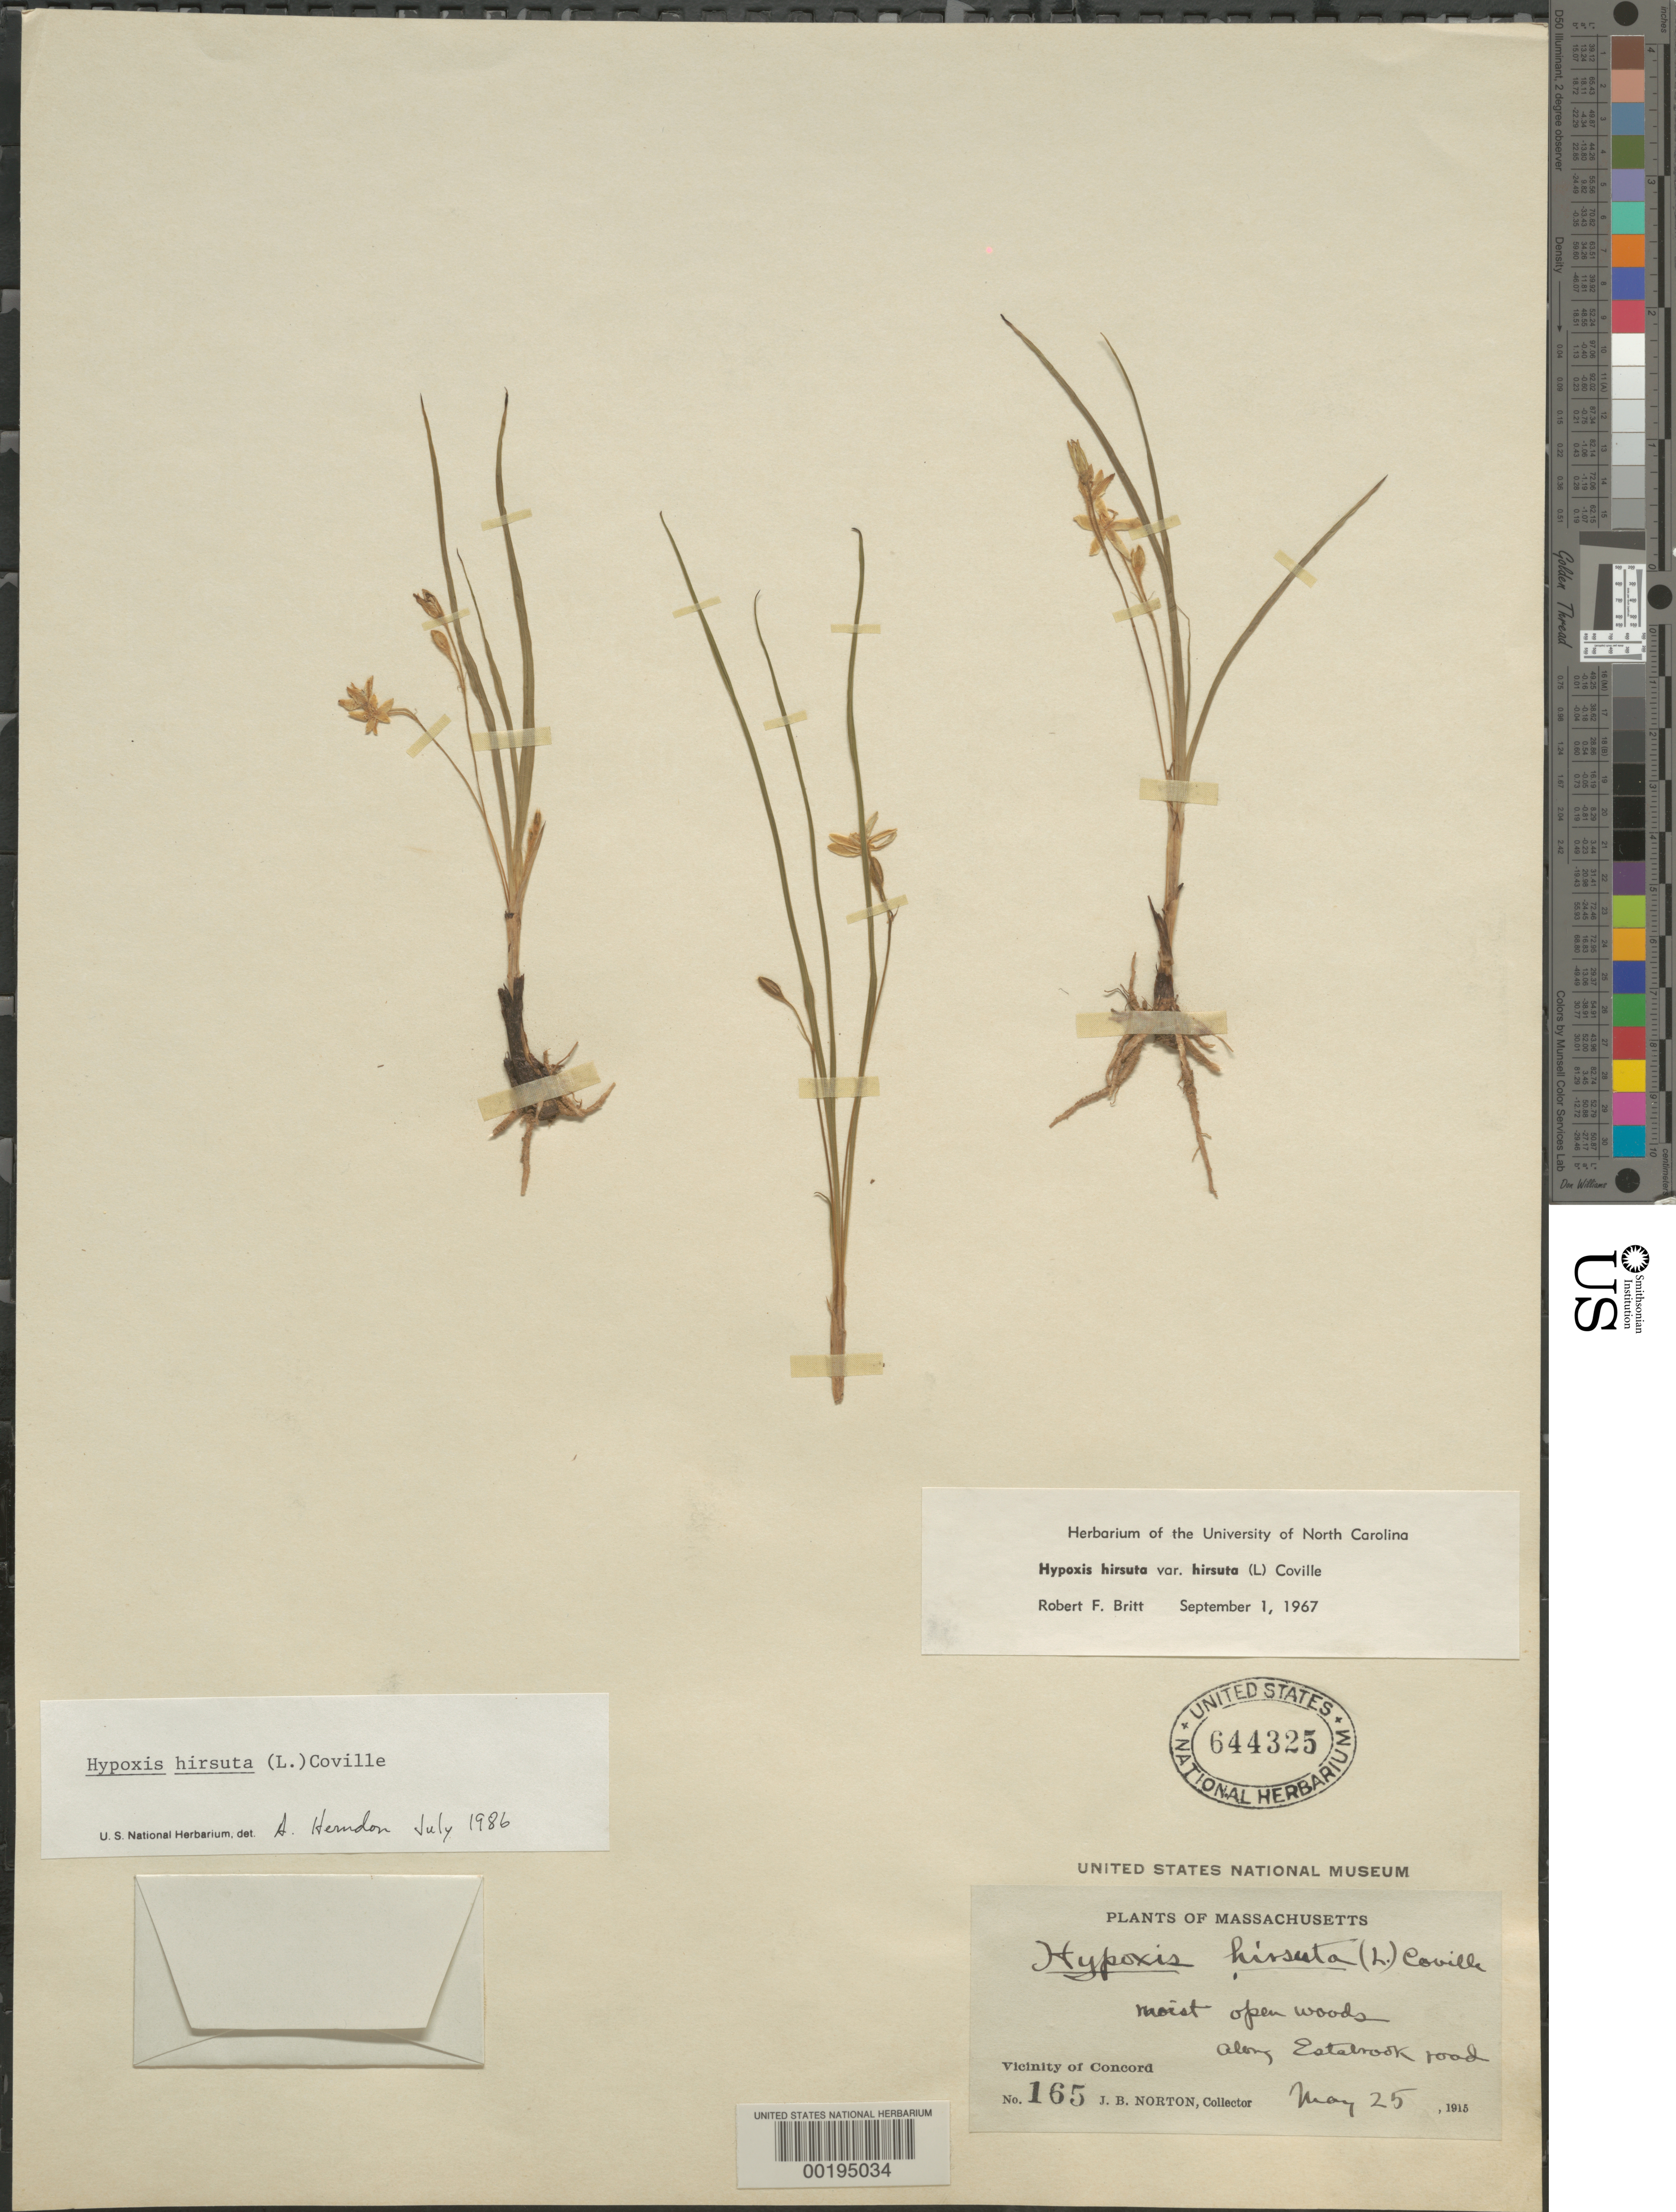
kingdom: Plantae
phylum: Tracheophyta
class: Liliopsida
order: Asparagales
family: Hypoxidaceae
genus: Hypoxis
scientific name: Hypoxis hirsuta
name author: (L.) Coville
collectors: J. Norton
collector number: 165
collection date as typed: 25 May 1915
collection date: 1915-05-25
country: United States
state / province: Massachusetts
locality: Vicinity of concord, along estabook road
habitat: Moist open woods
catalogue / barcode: US 644325